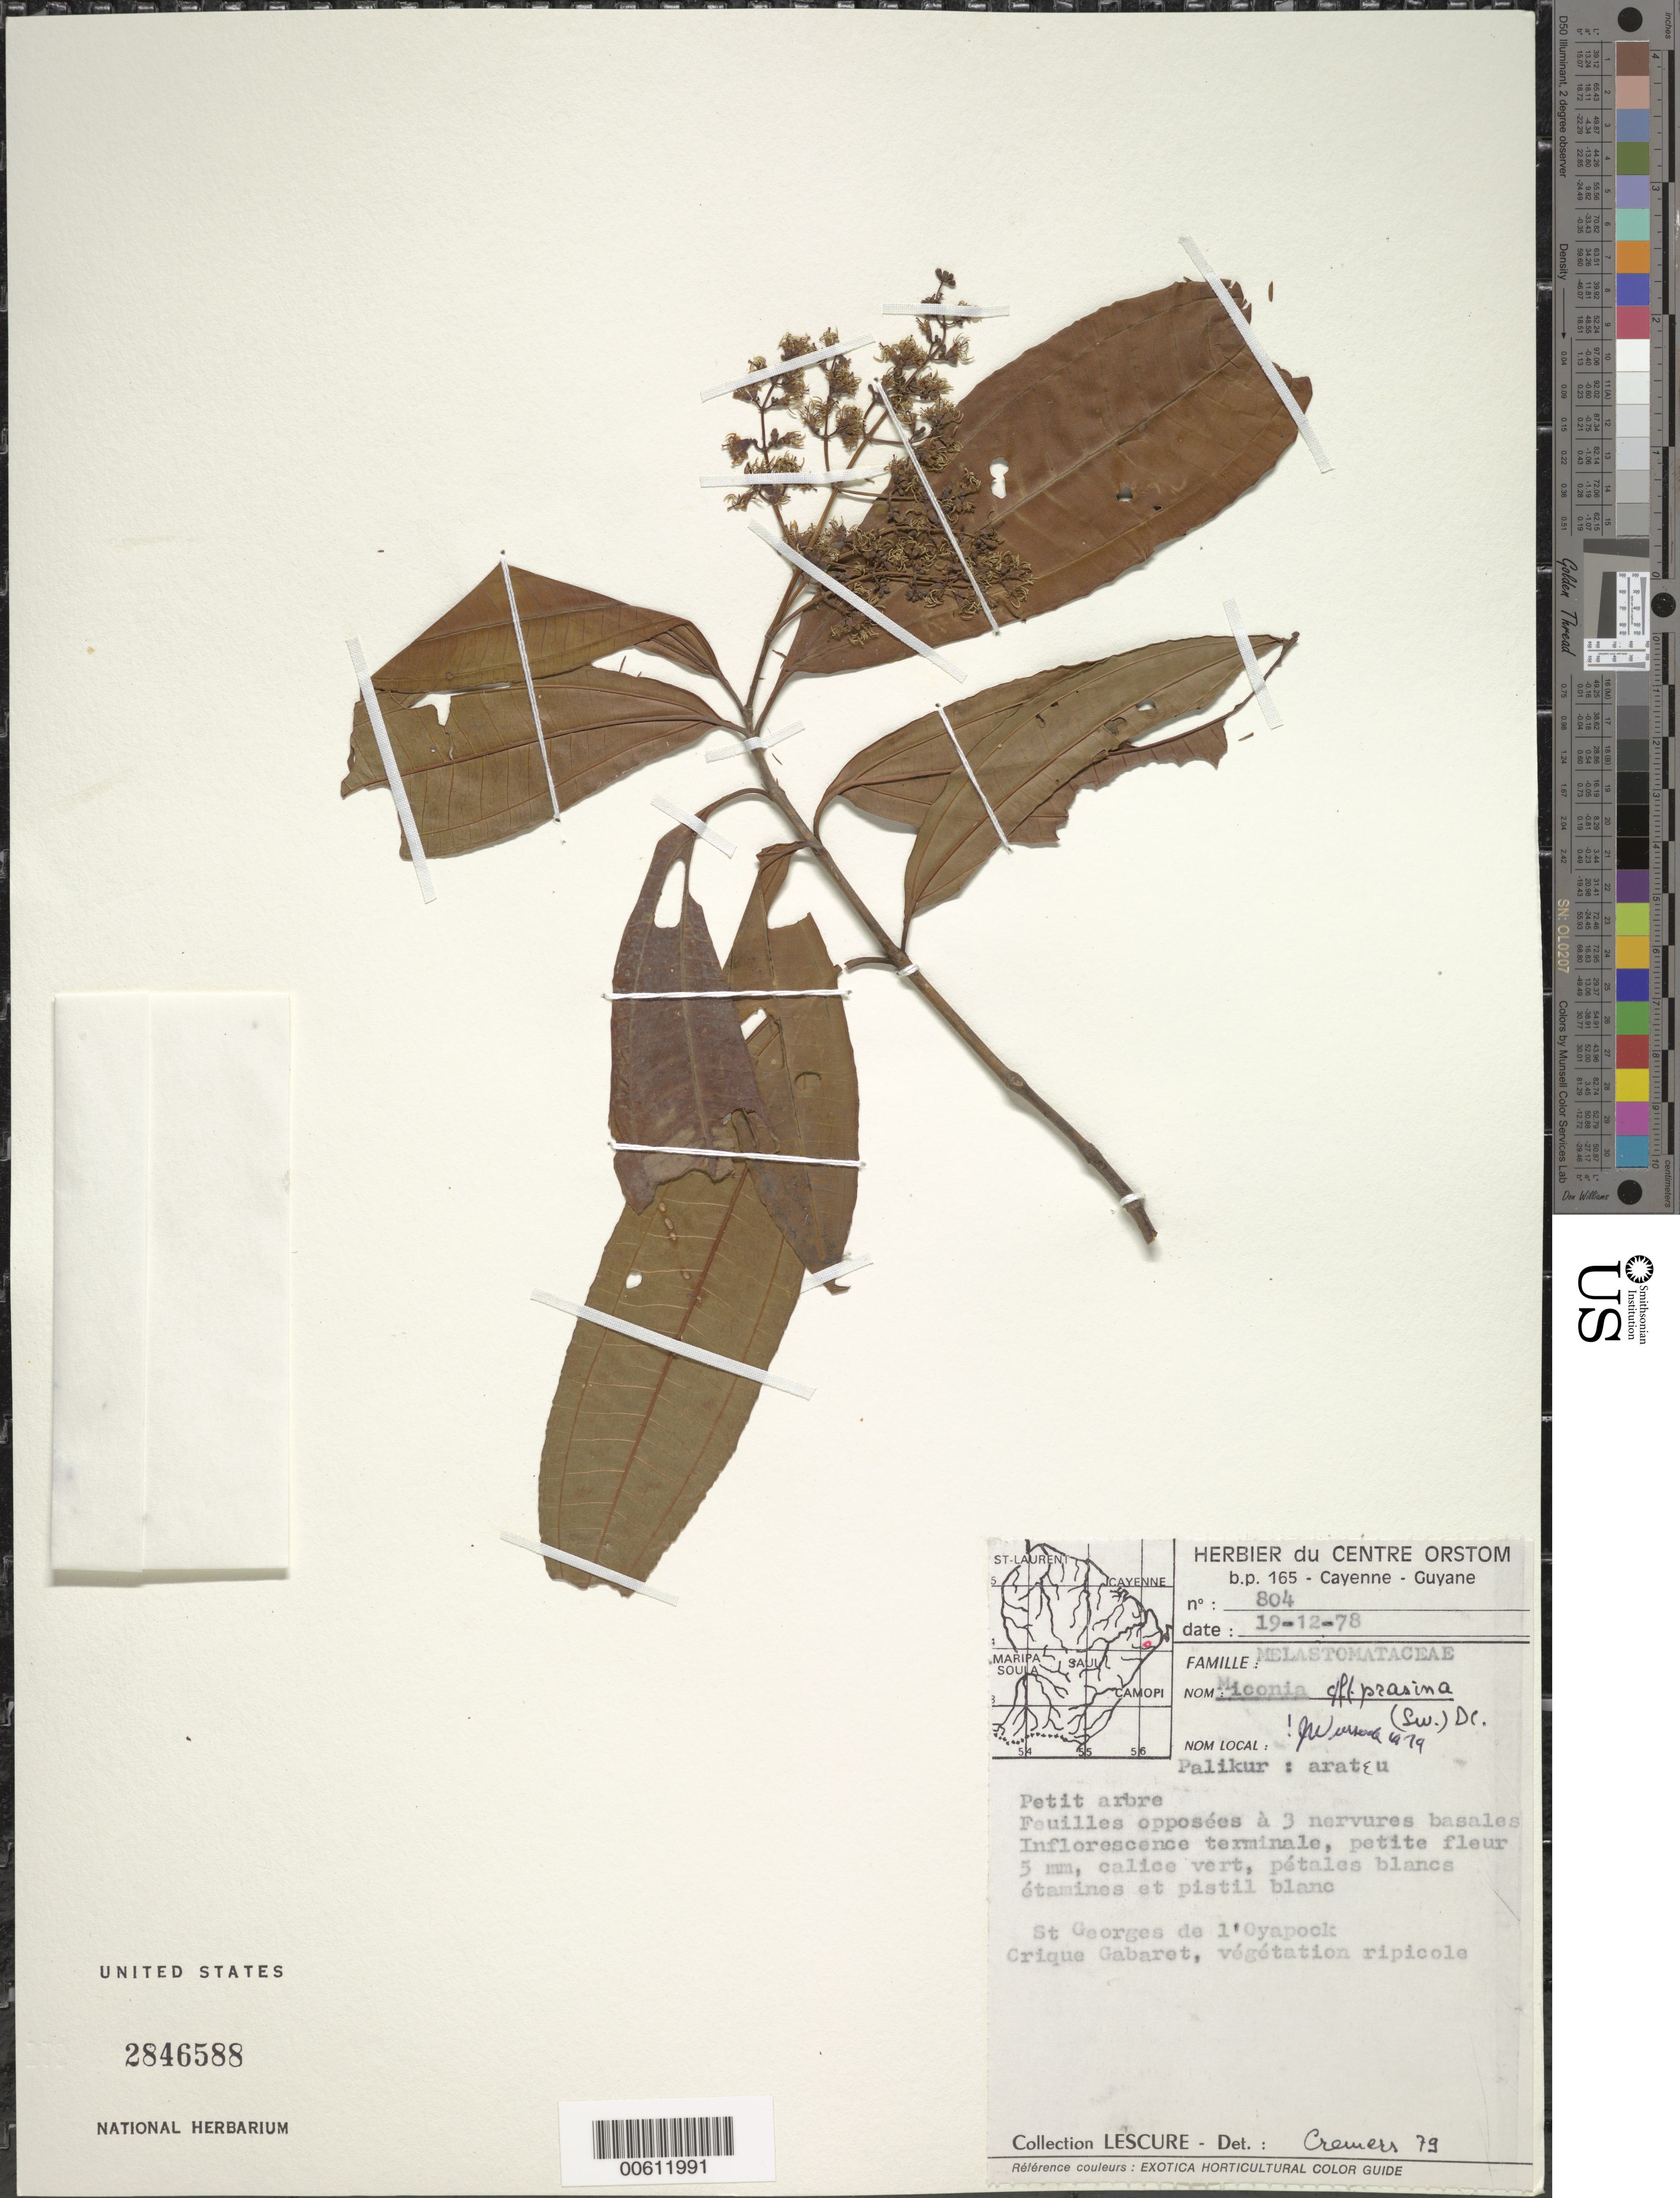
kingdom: Plantae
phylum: Tracheophyta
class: Magnoliopsida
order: Myrtales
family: Melastomataceae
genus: Miconia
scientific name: Miconia prasina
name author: (Sw.) DC.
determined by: Wurdack, John J., (US), US (UNITED STATES)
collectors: J.-P. Lescure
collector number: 804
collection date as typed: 19-Dec-78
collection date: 1978-12-19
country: French Guiana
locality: St. Georges de l'Oyapock, Crique Gabaret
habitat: Vegetation ripicole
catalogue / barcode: US 2846588